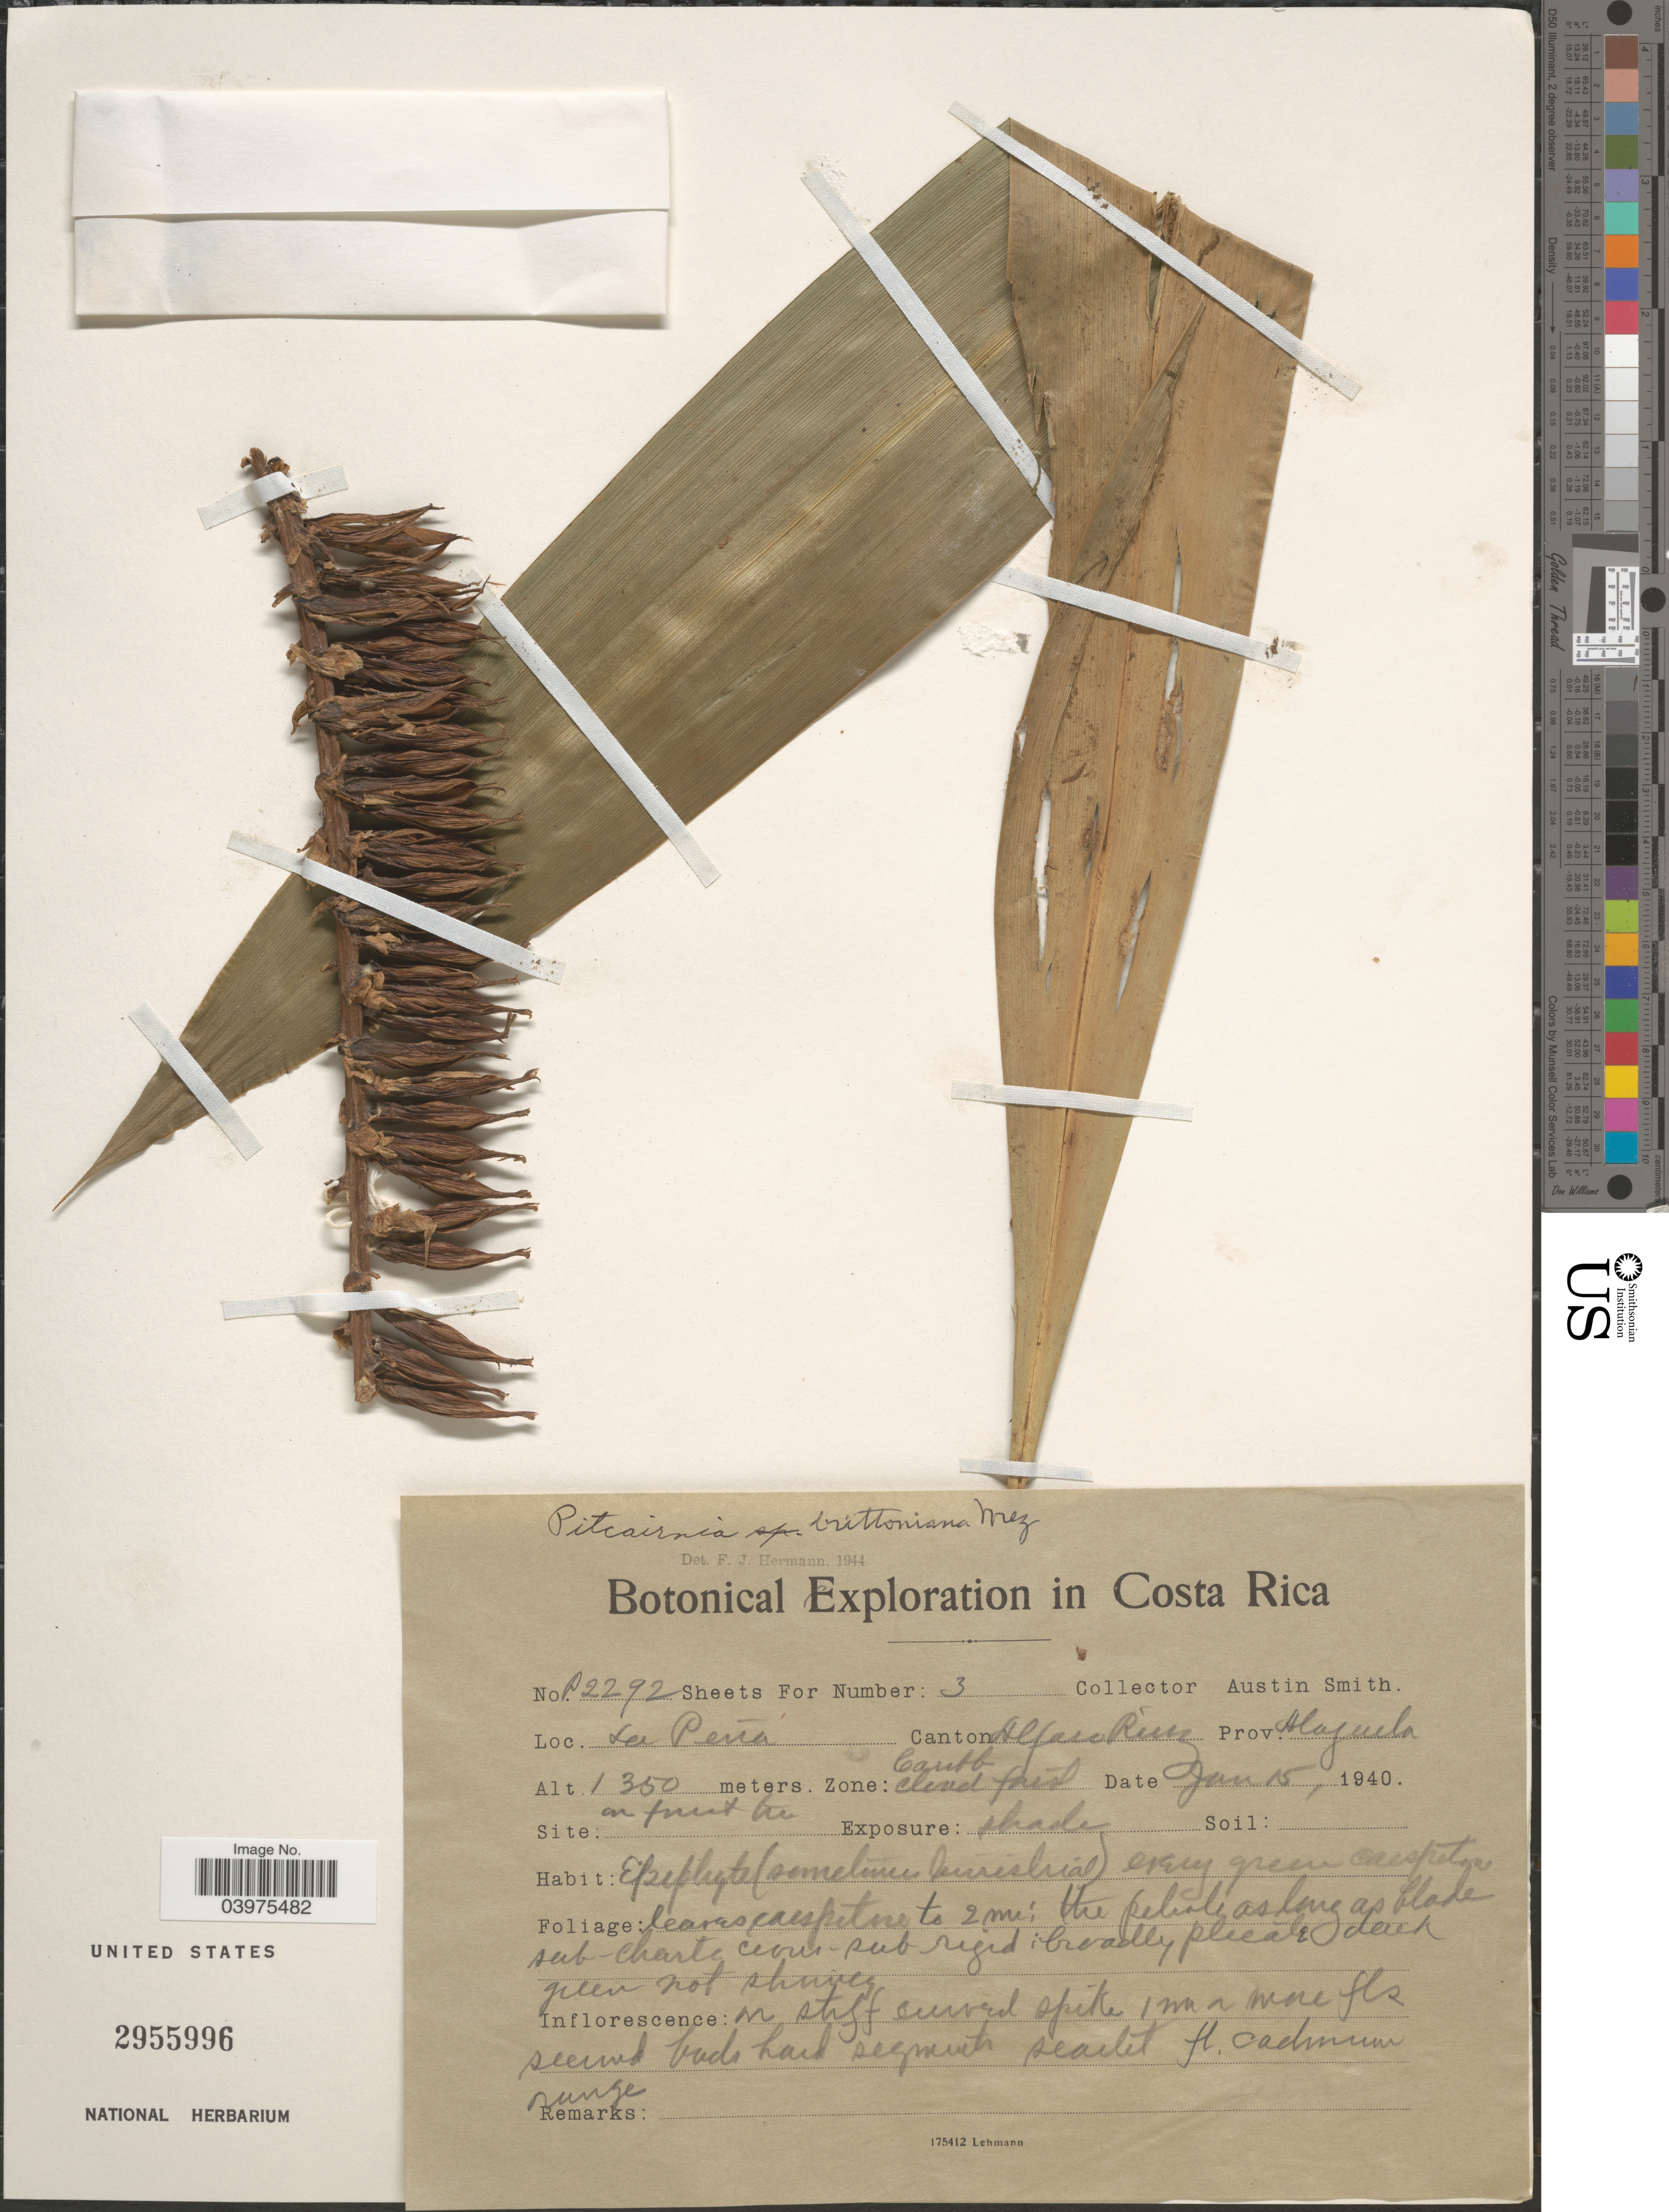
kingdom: Plantae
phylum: Tracheophyta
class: Liliopsida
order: Poales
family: Bromeliaceae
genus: Pitcairnia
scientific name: Pitcairnia brittoniana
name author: Mez in A. DC.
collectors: Aust P. Smith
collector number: P2292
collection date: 1940-01-15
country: Costa Rica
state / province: Alajuela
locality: Botanical Exploration in Costa Rica. La Peña. Canton Alfaro River. Prov. Alajuelo.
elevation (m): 1350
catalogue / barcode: US 2955996